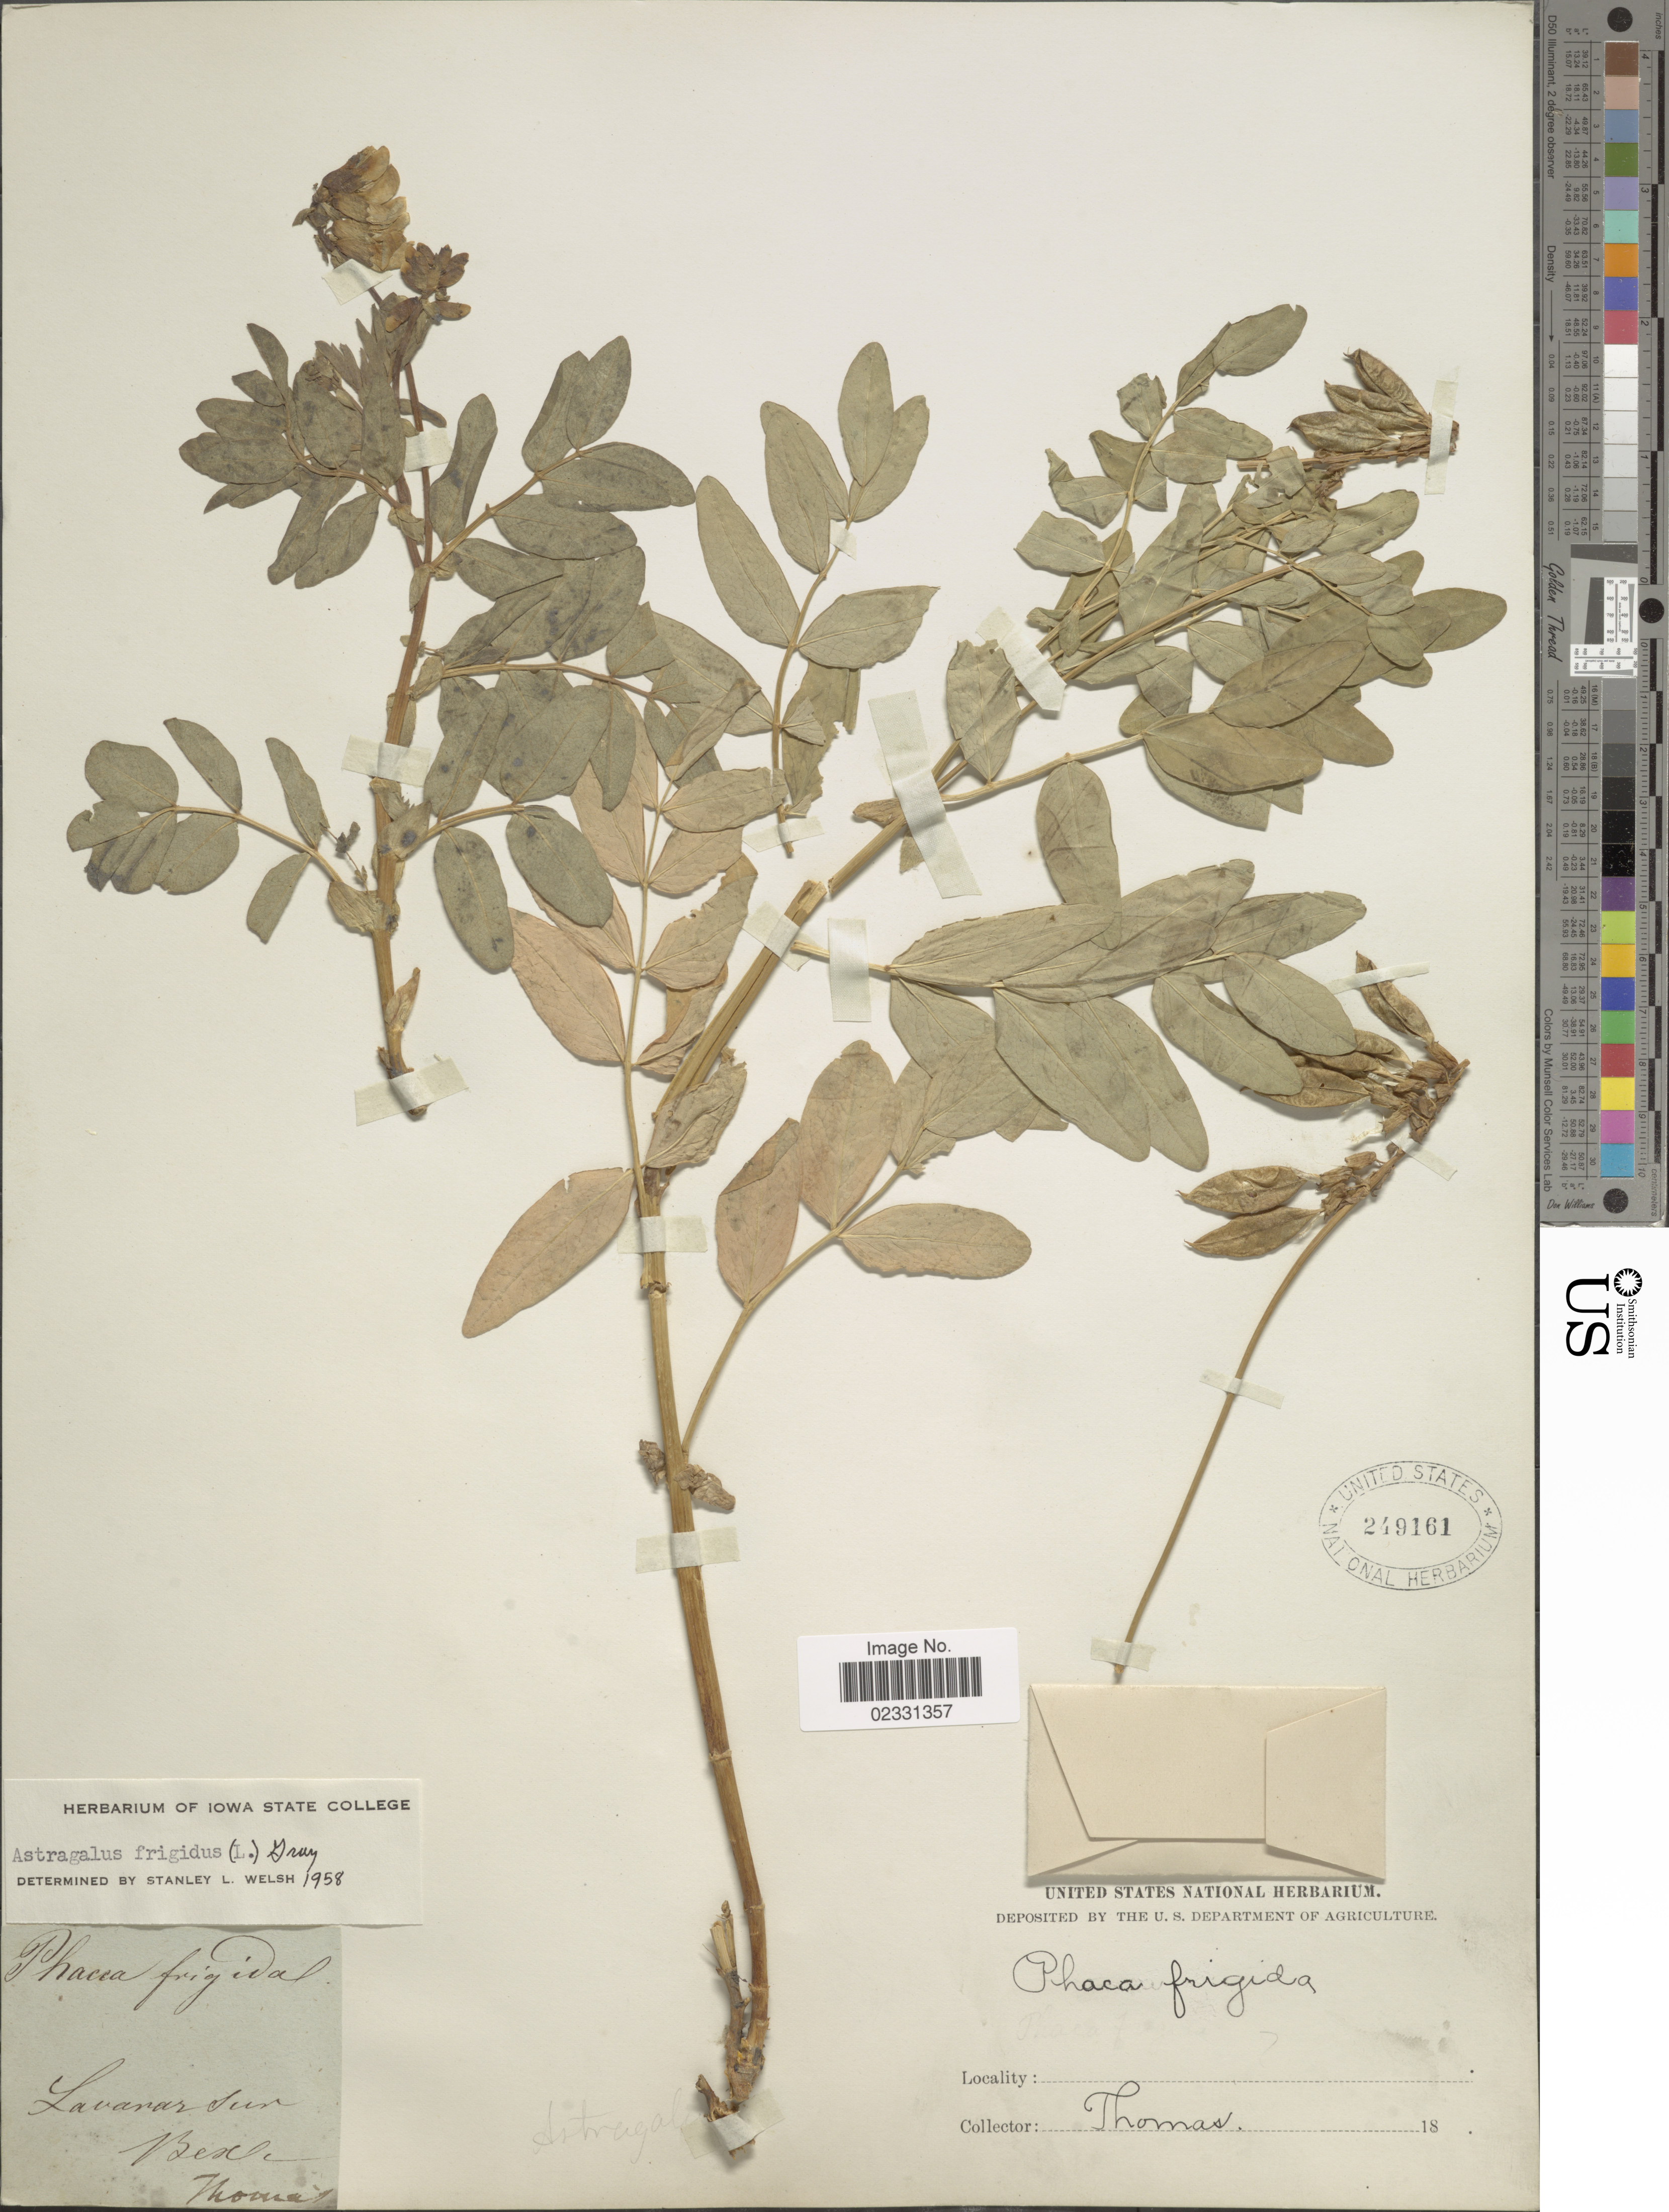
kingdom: Plantae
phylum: Tracheophyta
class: Magnoliopsida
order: Fabales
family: Fabaceae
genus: Astragalus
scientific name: Astragalus frigidus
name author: (L.) A. Gray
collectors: -- Thomas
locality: Lavanar sun, Bexle [interpreted]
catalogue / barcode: US 249161